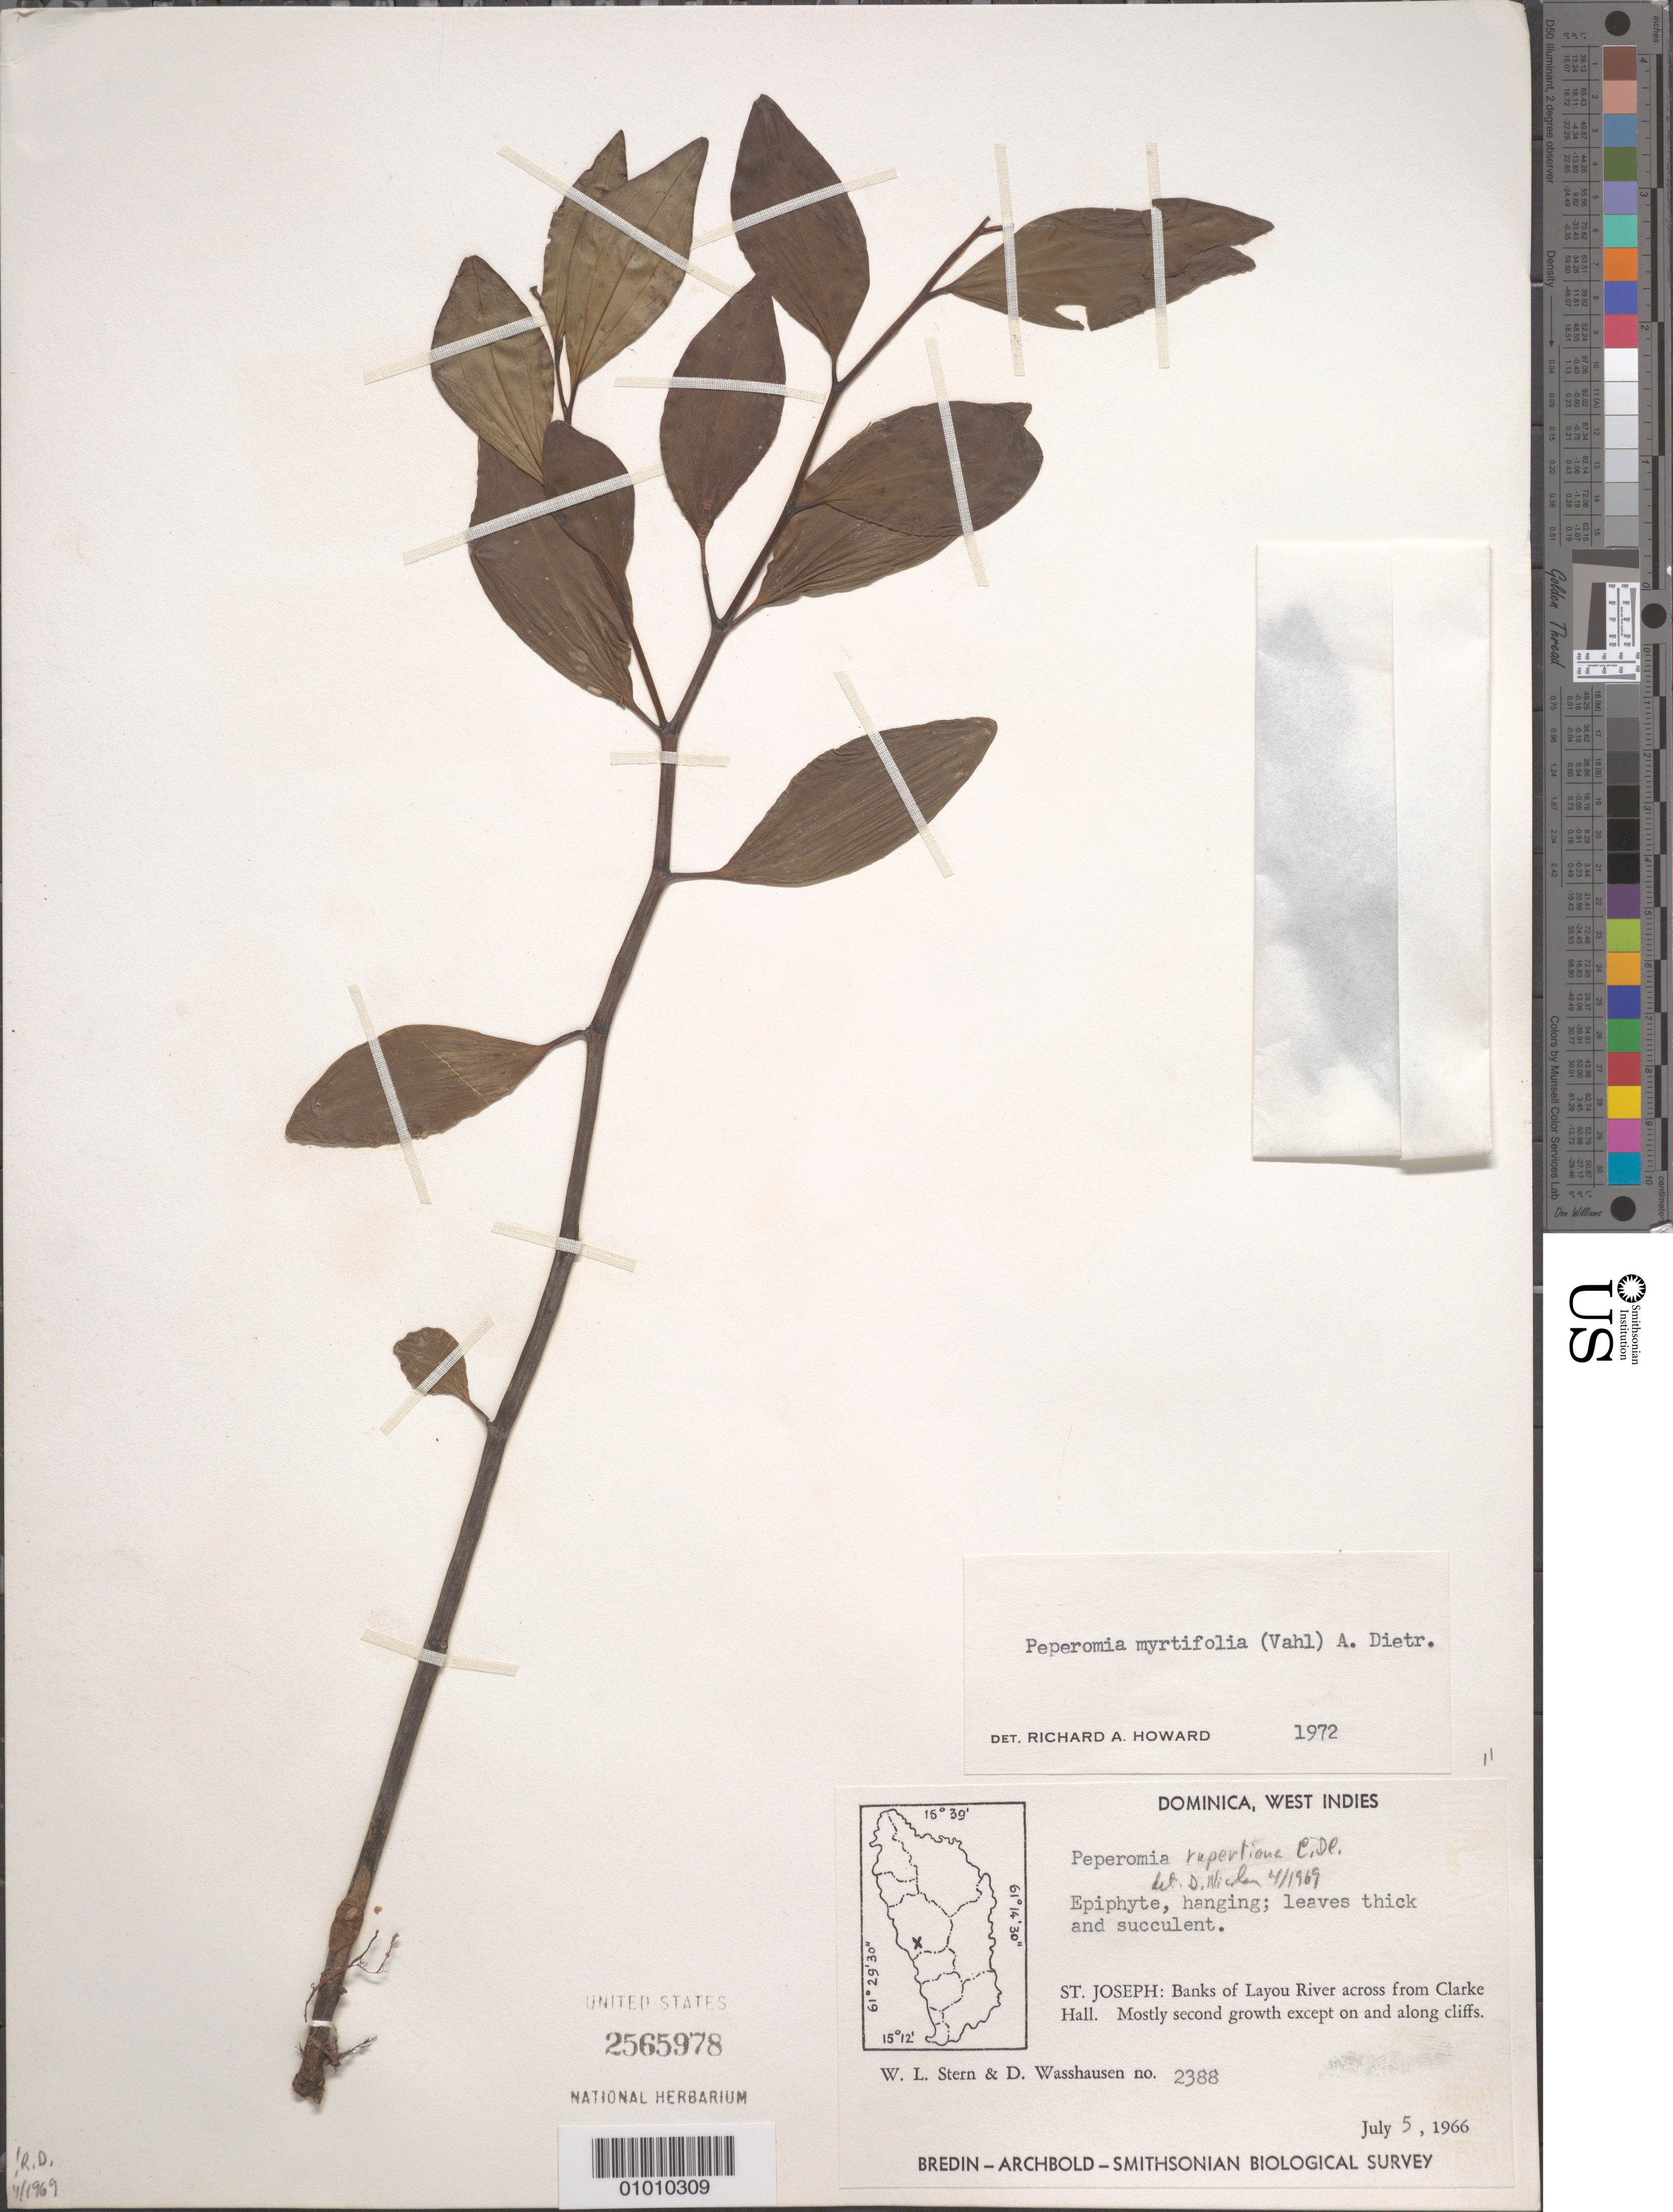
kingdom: Plantae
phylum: Tracheophyta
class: Magnoliopsida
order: Piperales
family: Piperaceae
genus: Peperomia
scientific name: Peperomia myrtifolia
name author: (Vahl) A. Dietr.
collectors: W. L. Stern & D. C. Wasshausen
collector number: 2388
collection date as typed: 05 Jul 1966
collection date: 1966-07-05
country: Dominica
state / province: St. Joseph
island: Dominica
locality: St. Joseph, banks of Layou River across from Clarke Hall. Mostly second growth except on and along cliffs.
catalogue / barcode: US 2565978